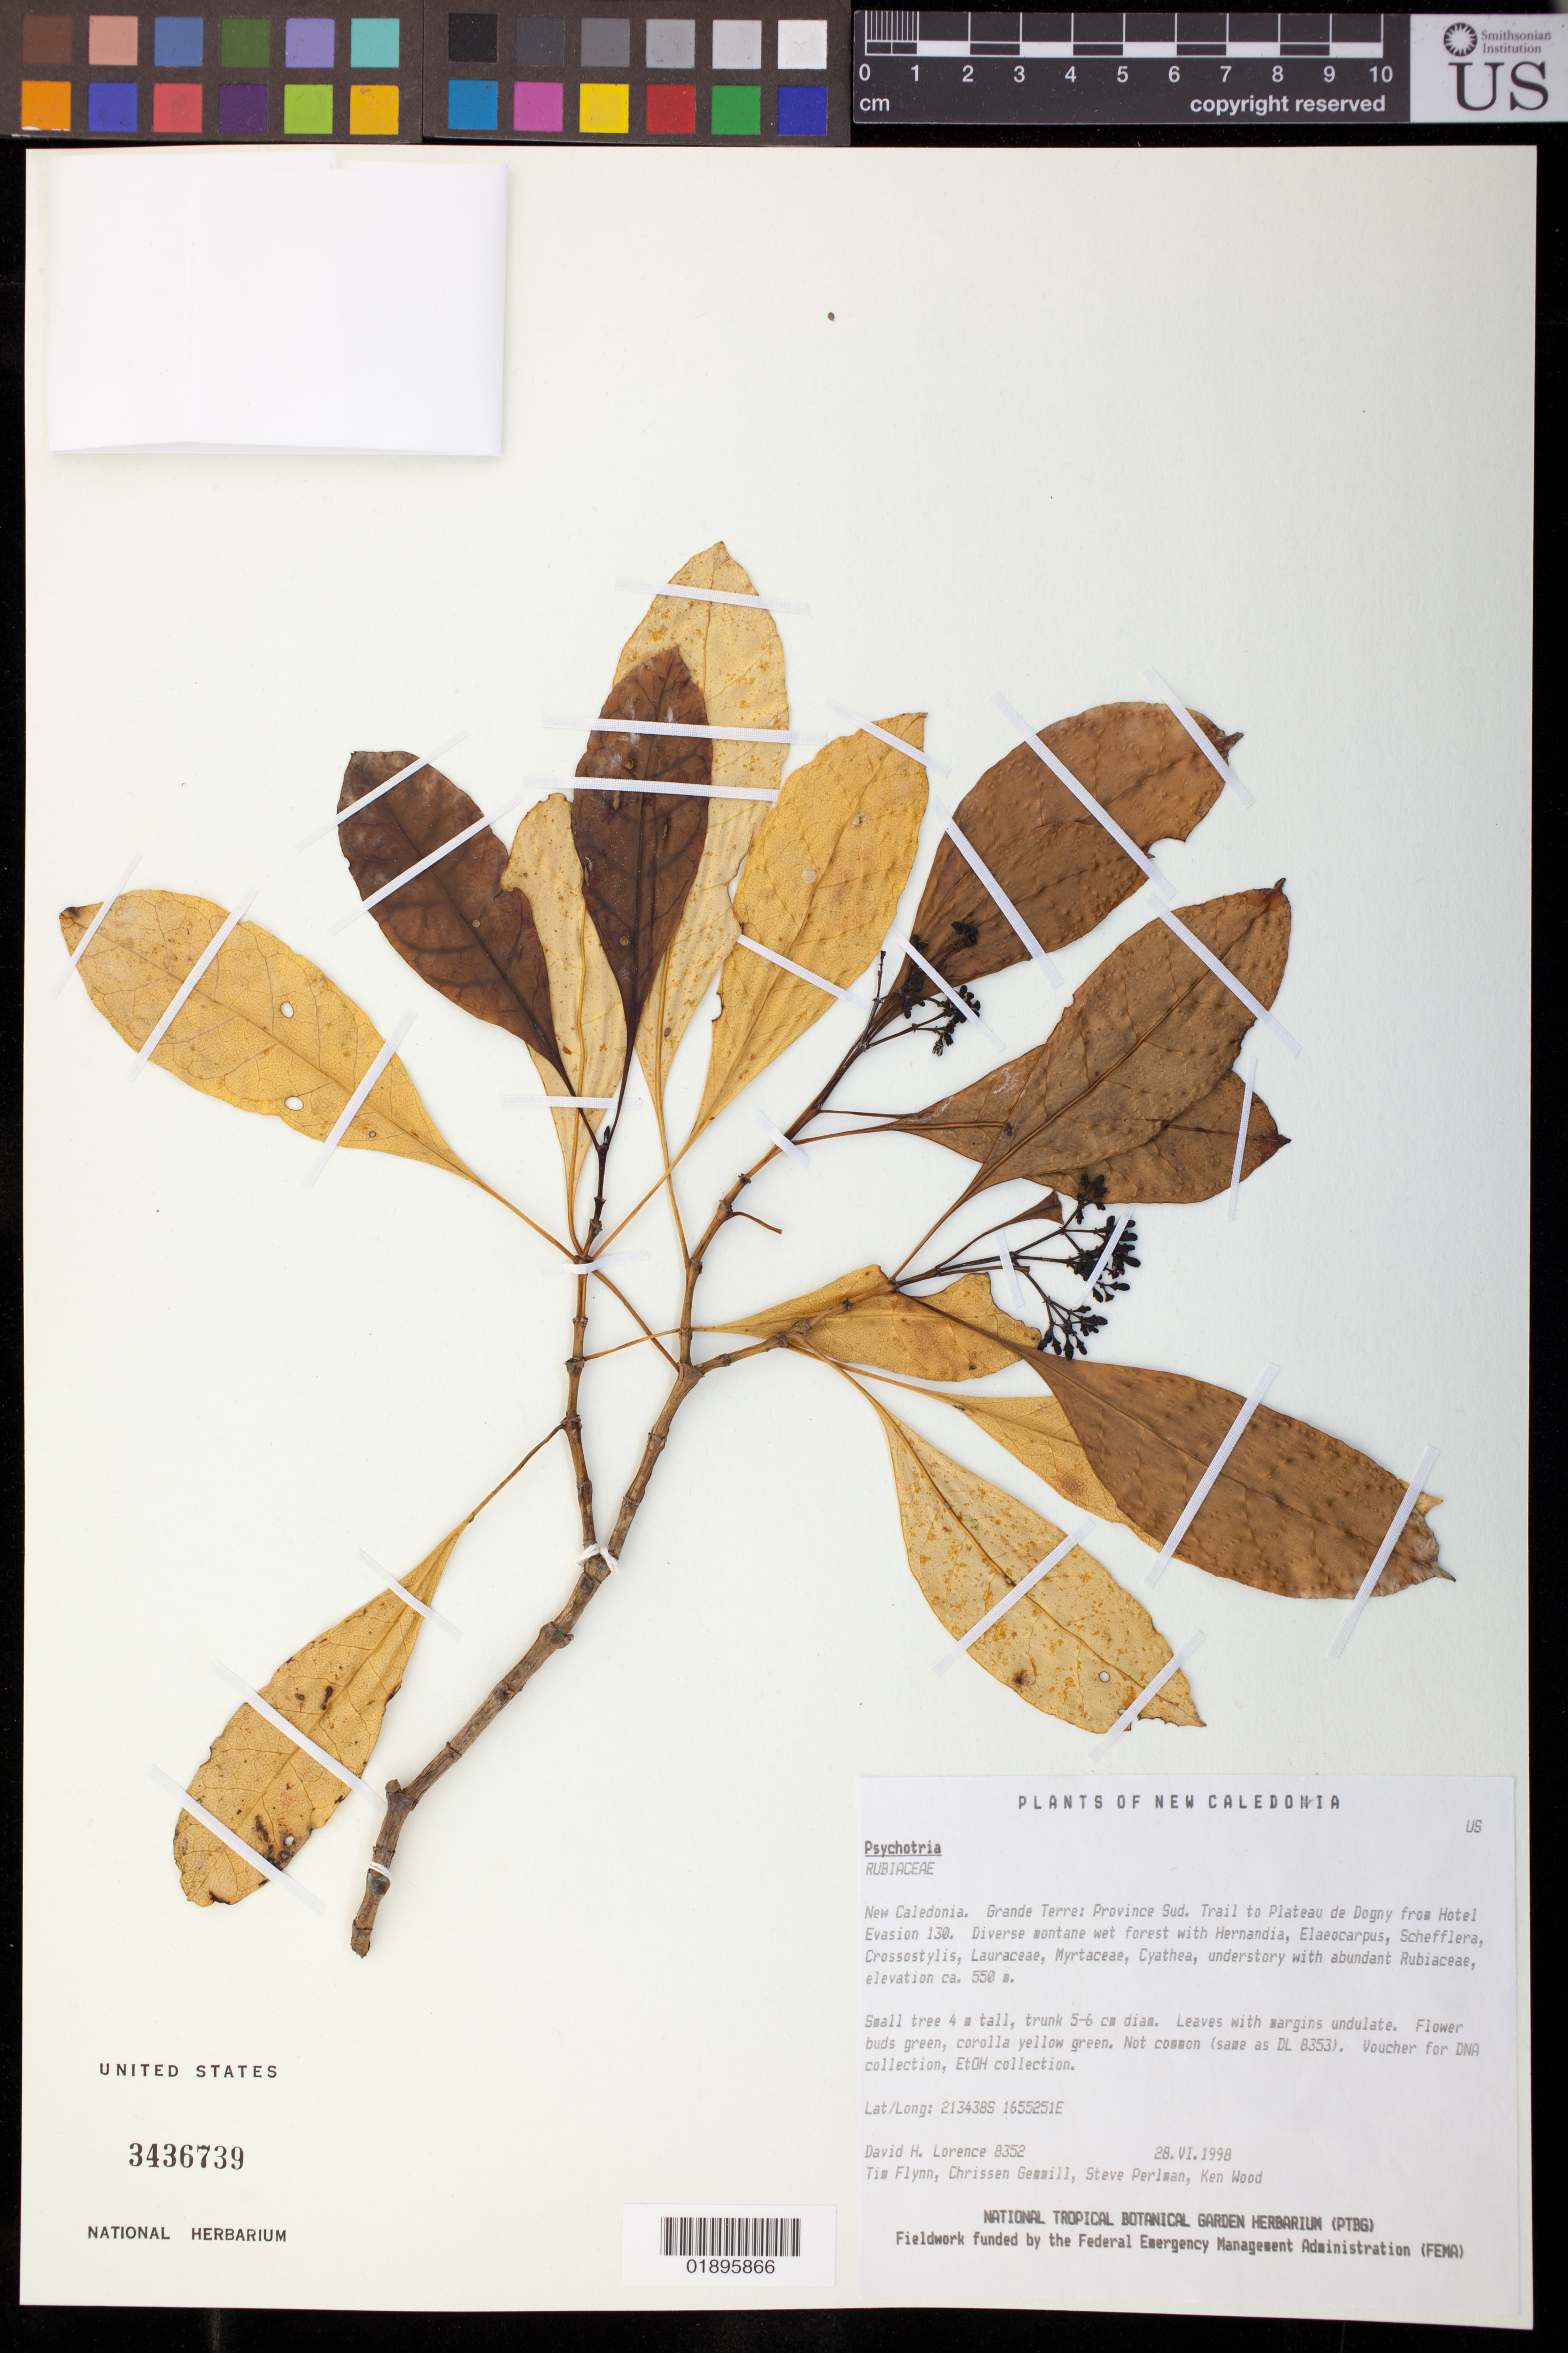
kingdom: Plantae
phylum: Tracheophyta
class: Magnoliopsida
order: Gentianales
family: Rubiaceae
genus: Psychotria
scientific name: Psychotria sp.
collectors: D. Lorence, C. Gemmill, S. P. Perlman & K. R. Wood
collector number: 8352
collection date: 1998-06-28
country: New Caledonia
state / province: Sud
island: Grand Terre Island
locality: Trail to Plateau de Dogny from Hotel Evasion 130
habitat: Diverse montane wet forest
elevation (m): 550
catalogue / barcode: US 3436739